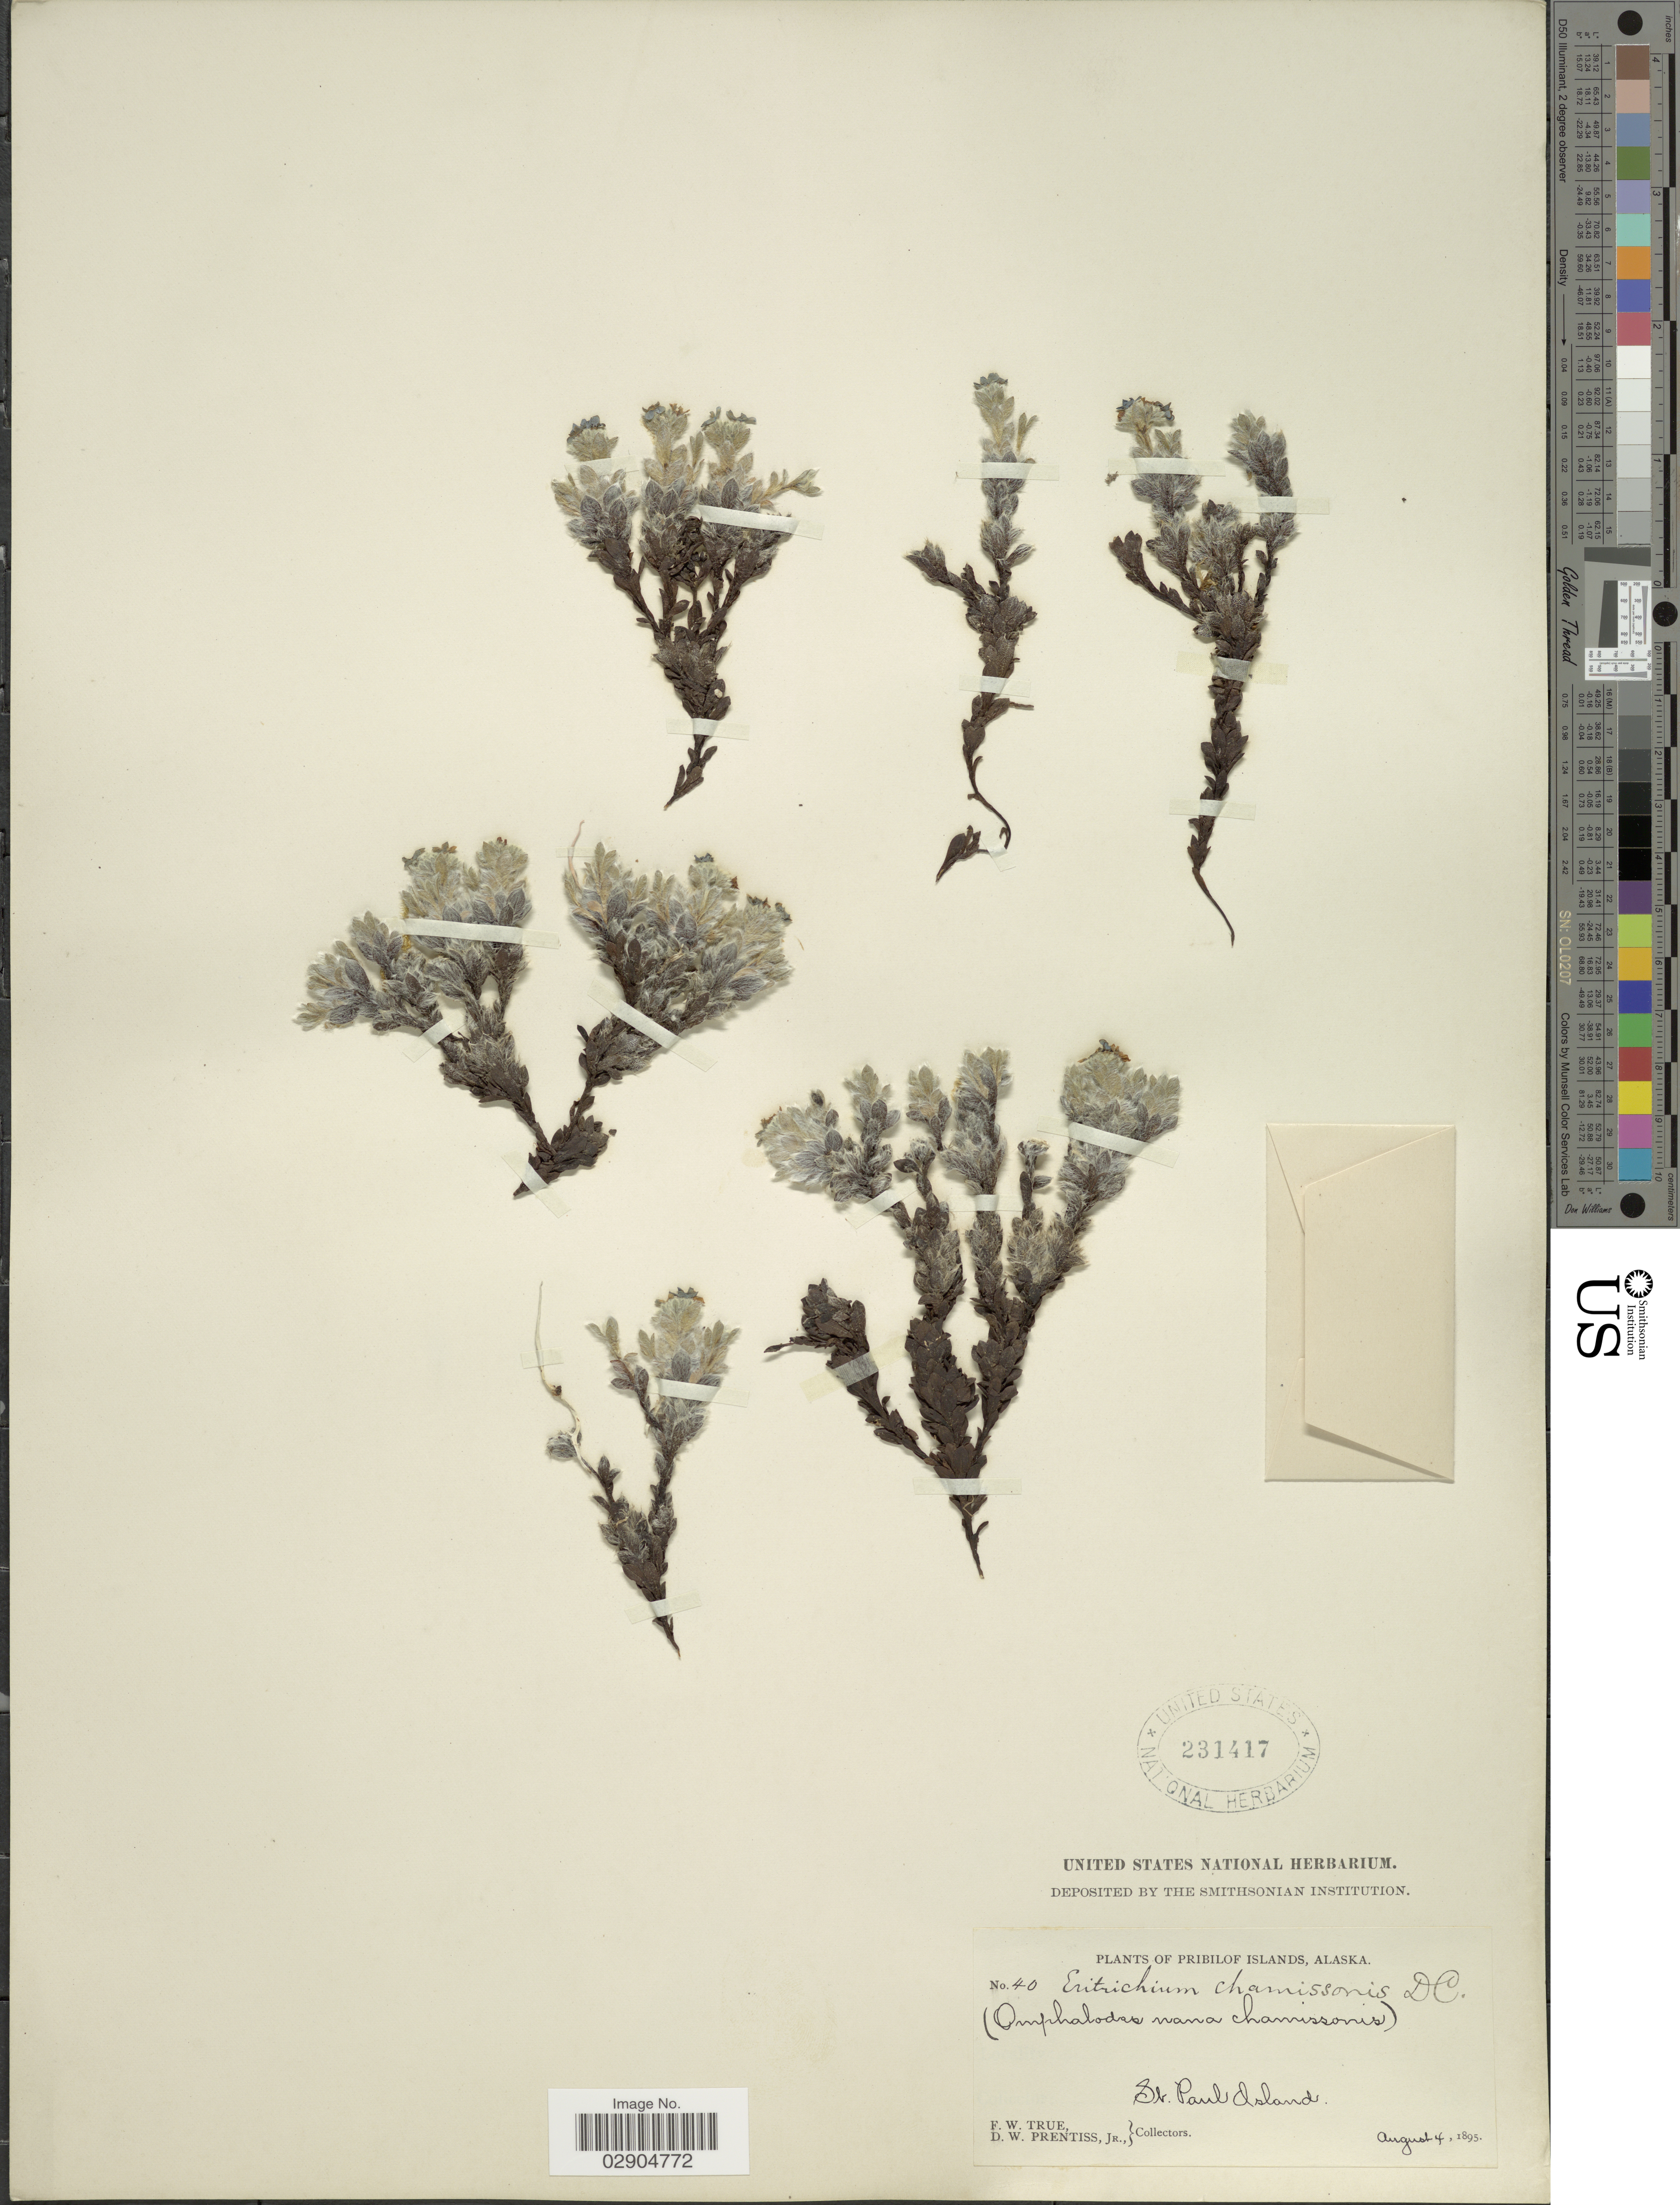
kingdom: Plantae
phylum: Tracheophyta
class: Magnoliopsida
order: Boraginales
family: Boraginaceae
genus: Eritrichium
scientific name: Eritrichium aretioides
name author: (Cham.) DC.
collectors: F. True & D. Prentiss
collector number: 40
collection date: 1895-08-04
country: United States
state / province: Alaska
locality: Pribilof Islands, Alaska, St. Paul Island.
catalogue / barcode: US 231417